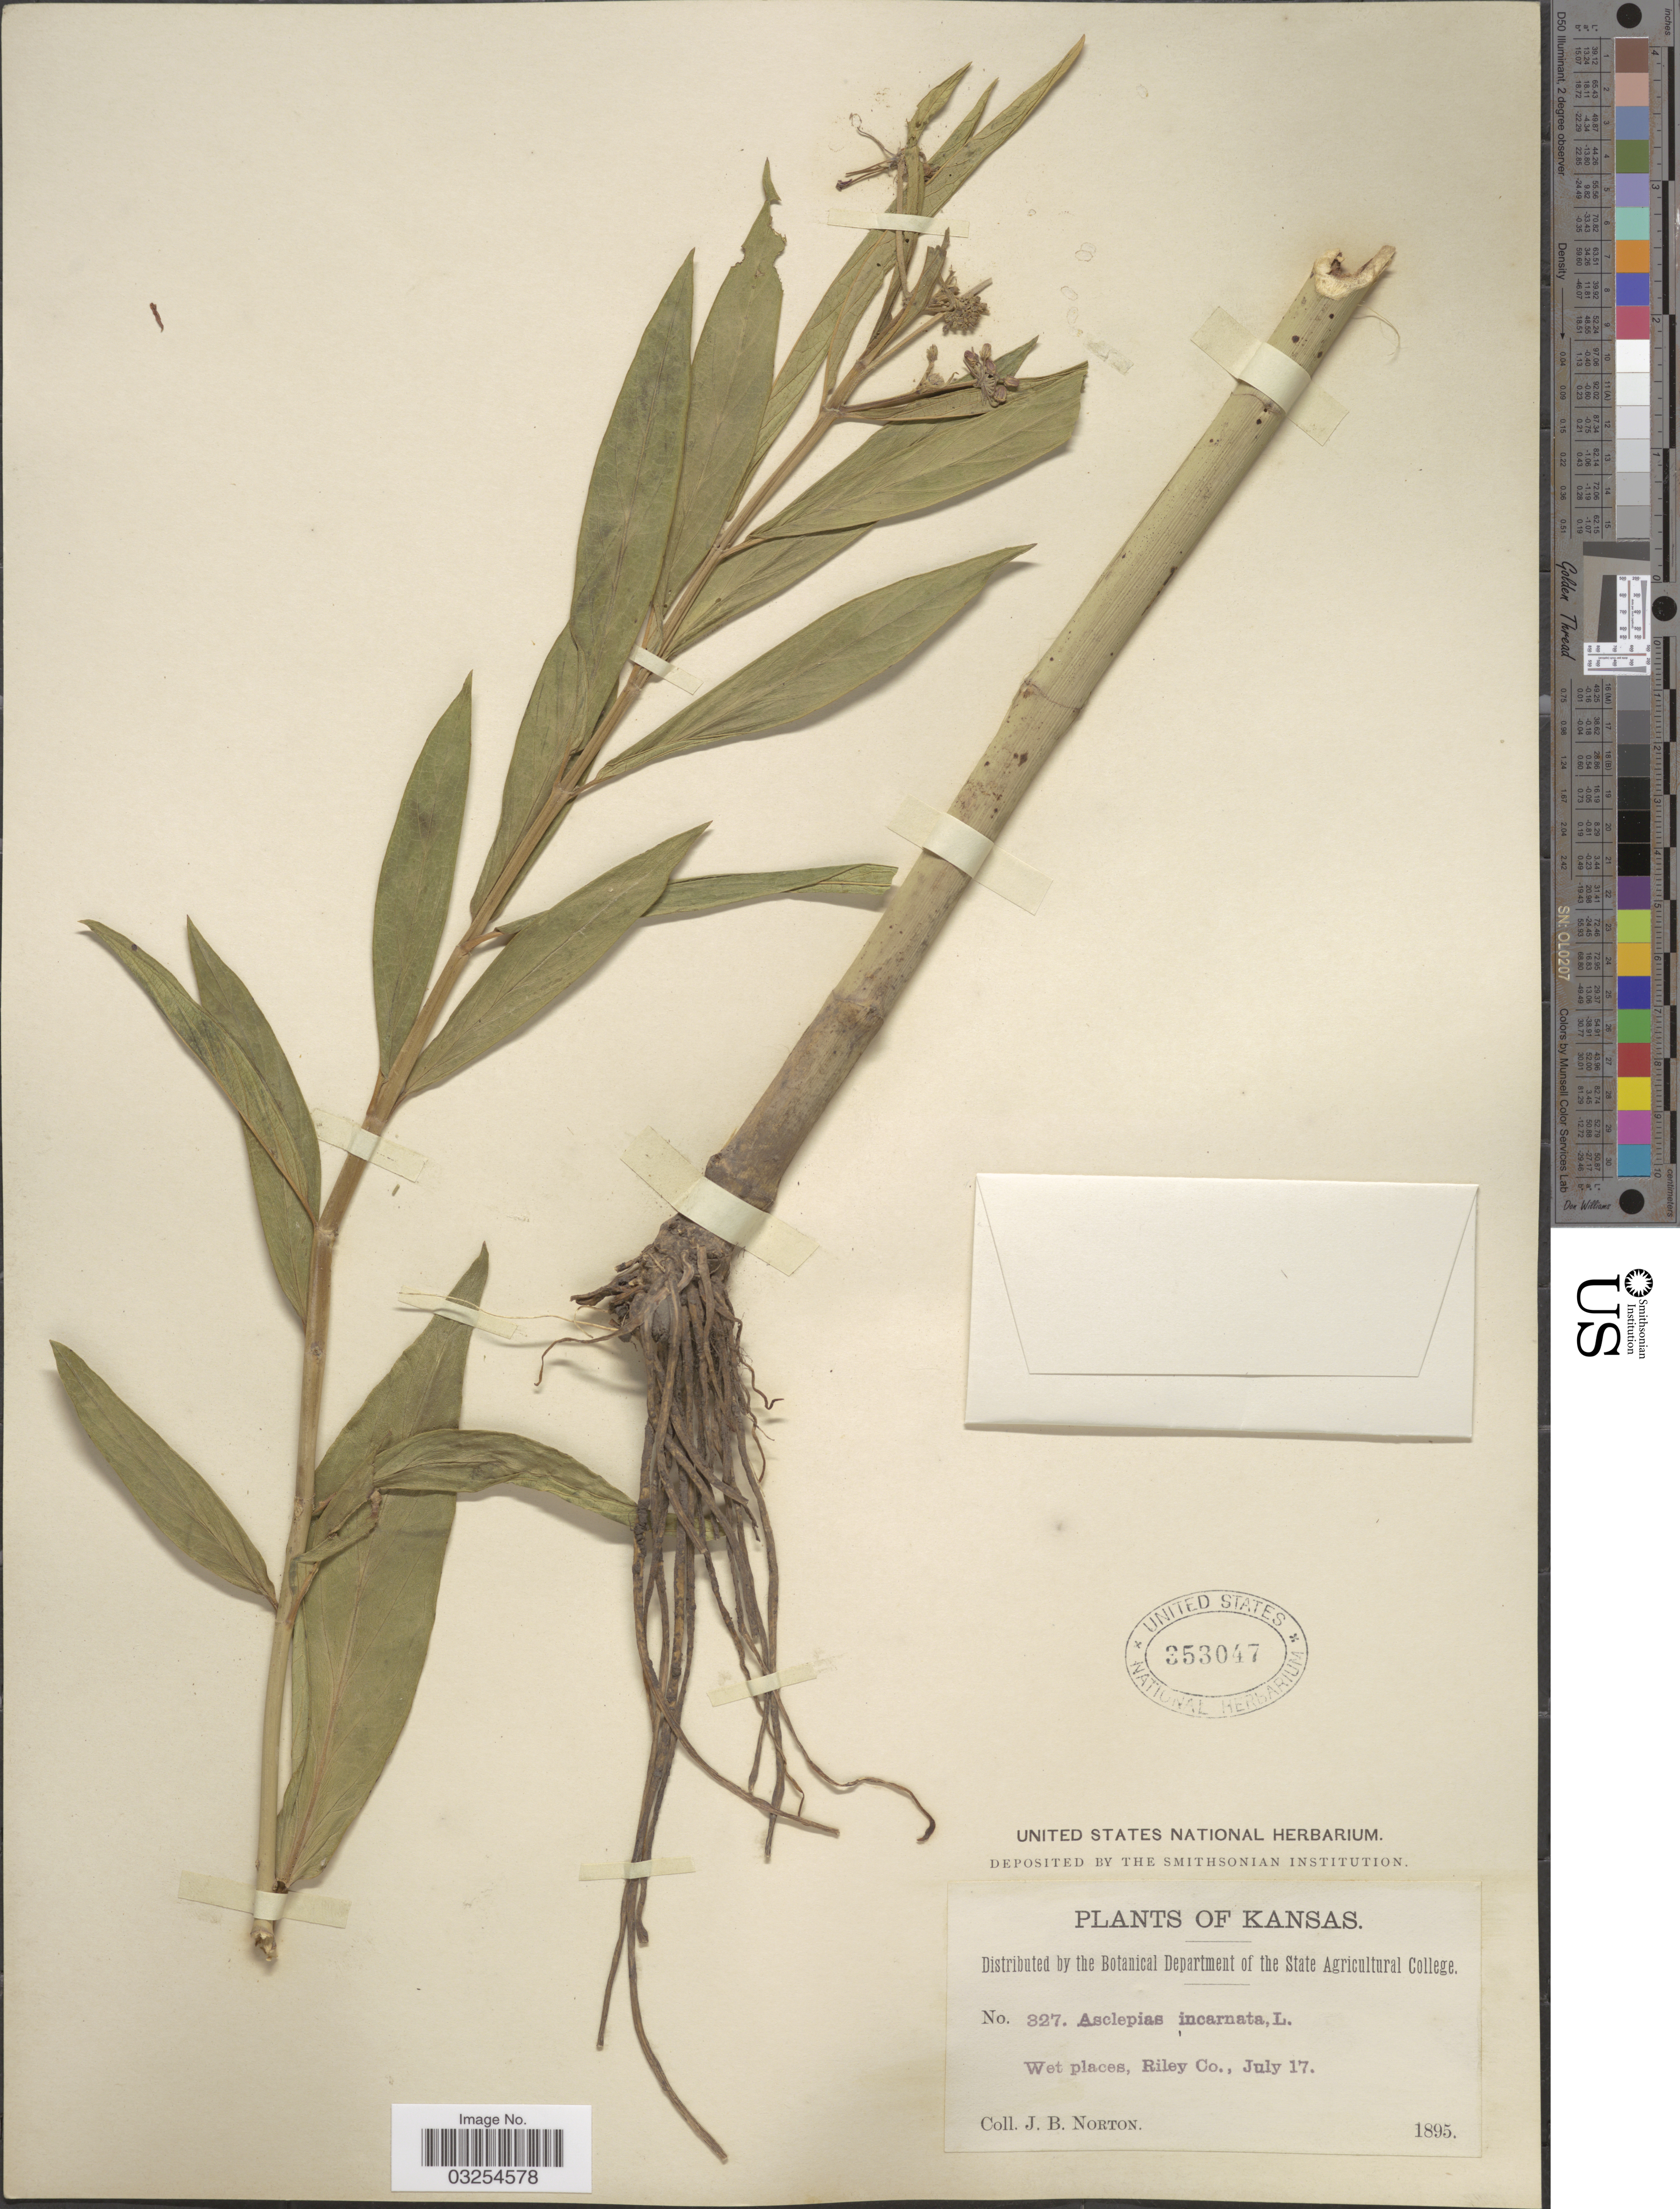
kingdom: Plantae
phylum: Tracheophyta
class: Magnoliopsida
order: Gentianales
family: Apocynaceae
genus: Asclepias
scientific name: Asclepias incarnata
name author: L.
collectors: J. B. Norton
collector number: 827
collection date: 1895-07-17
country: United States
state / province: Kansas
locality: Wet places, Riley Co.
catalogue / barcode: US 353047